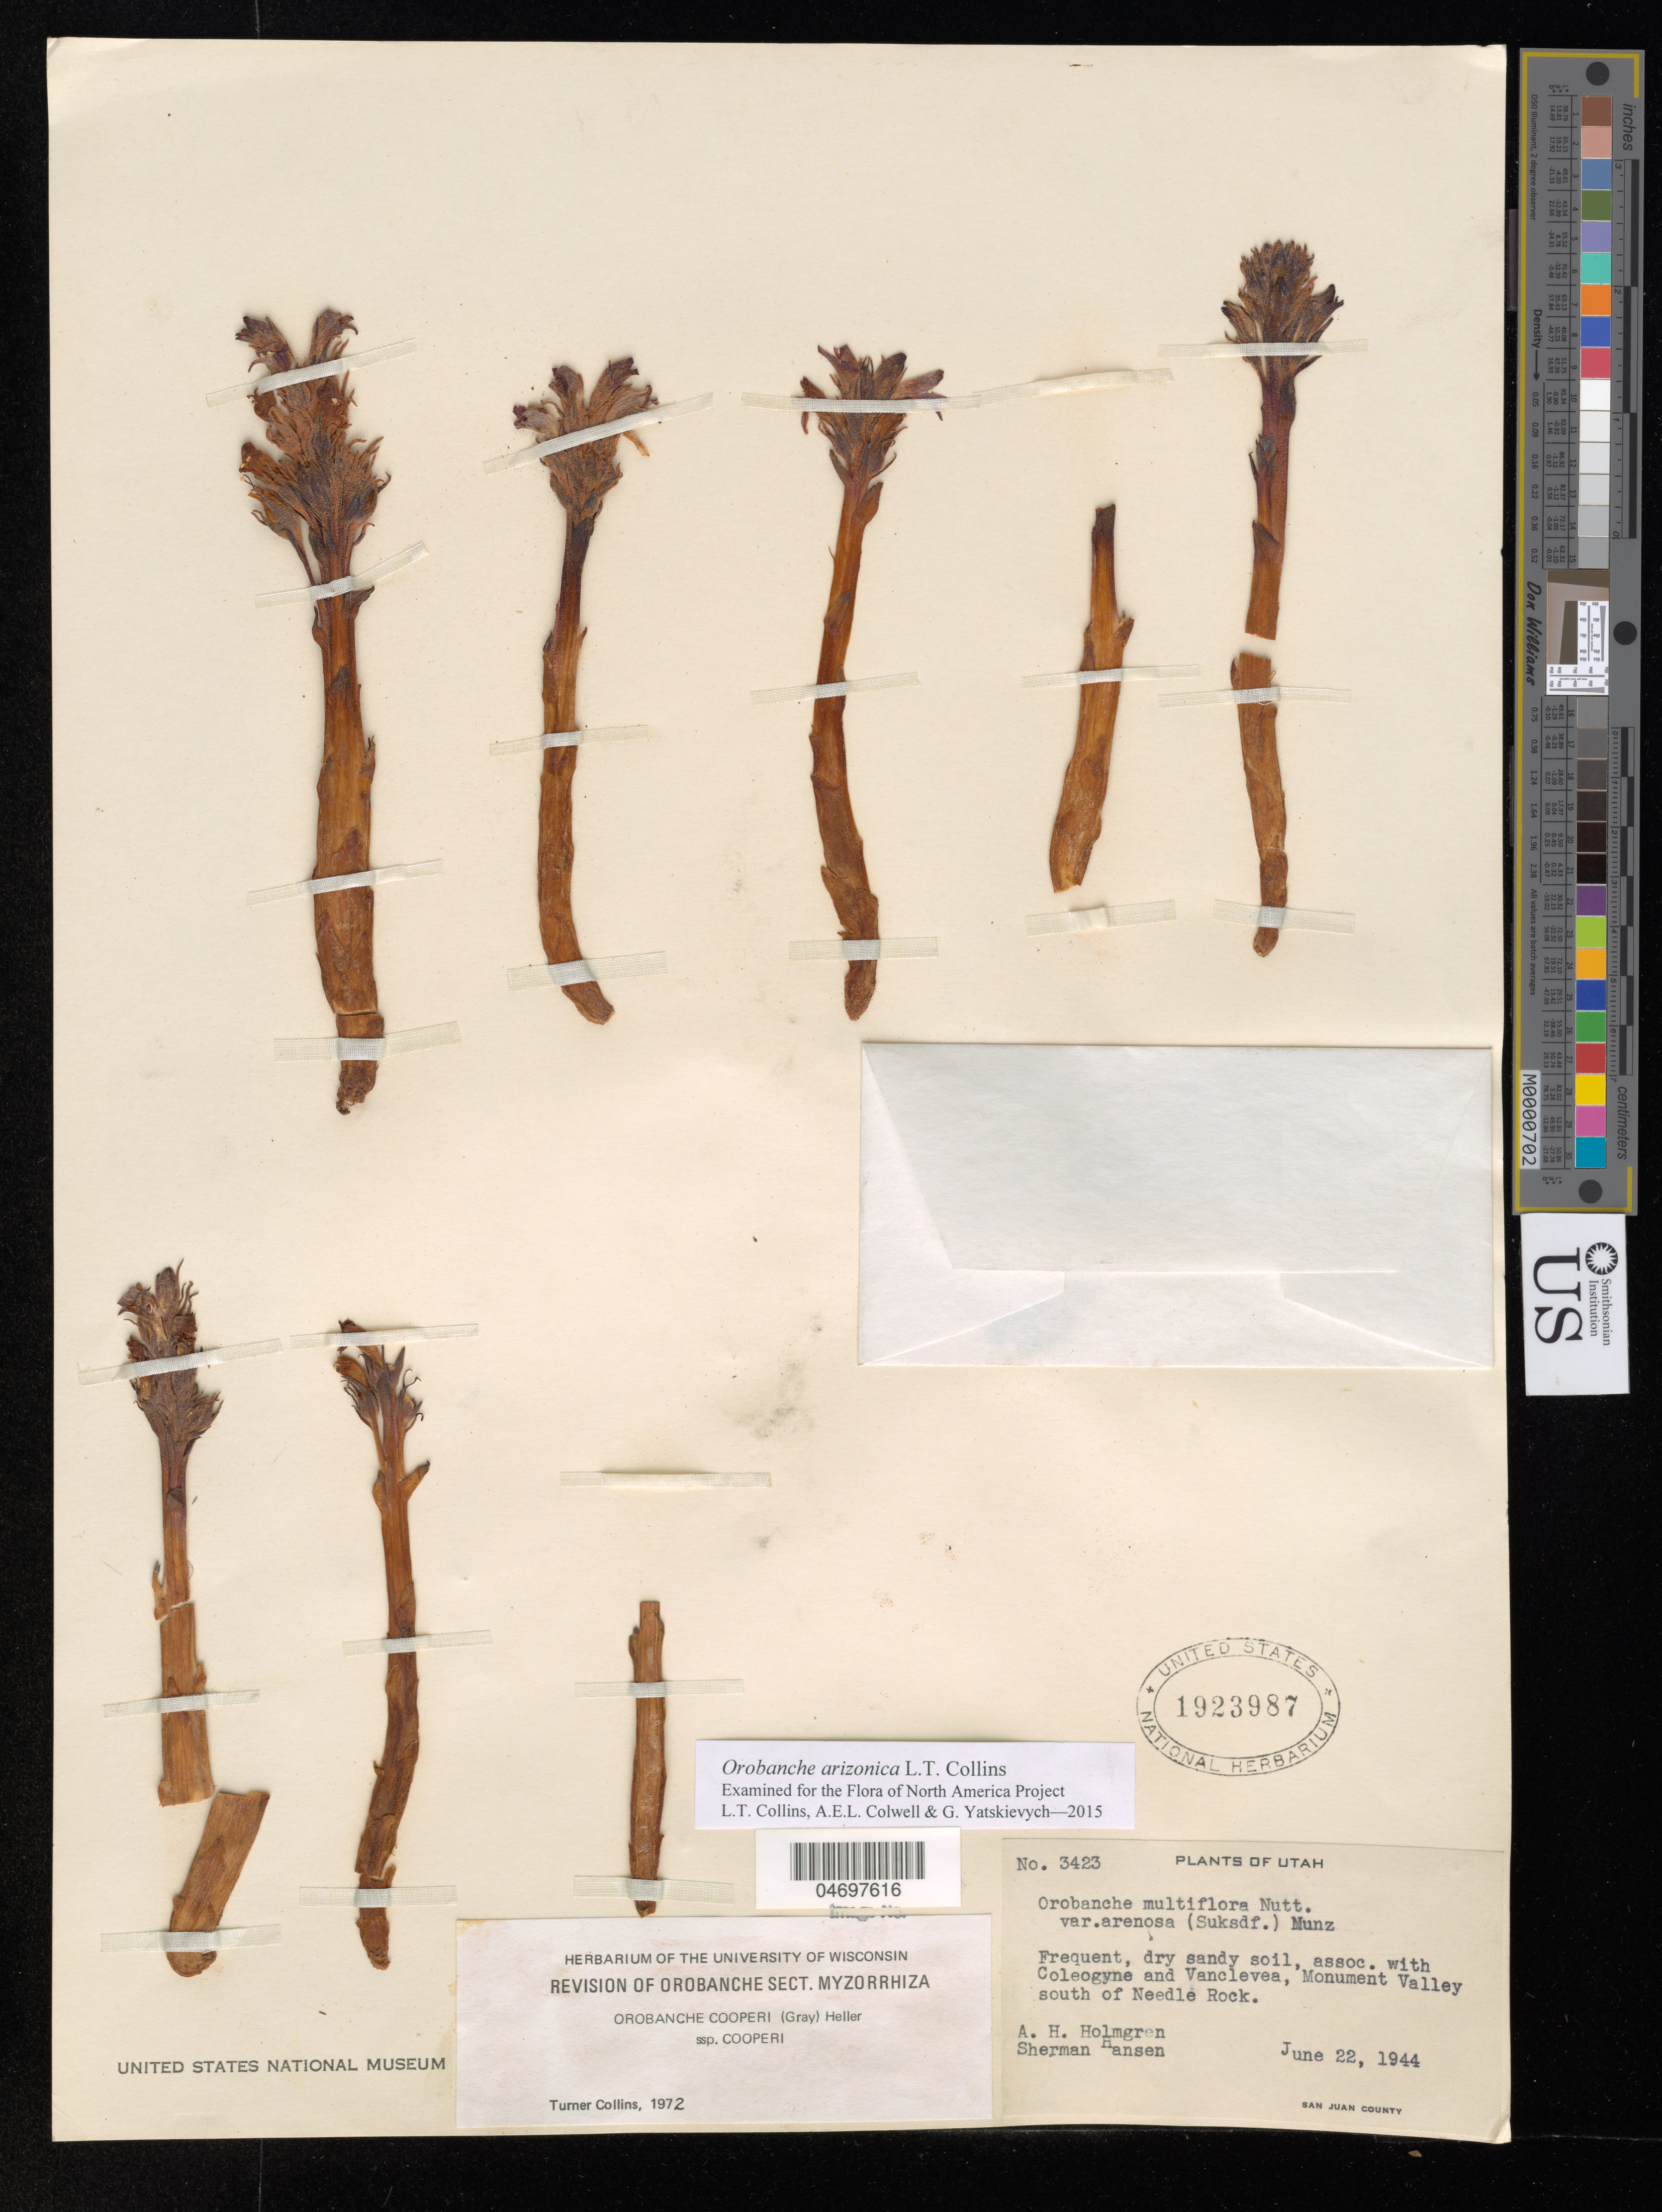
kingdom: Plantae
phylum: Tracheophyta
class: Magnoliopsida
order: Lamiales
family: Orobanchaceae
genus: Orobanche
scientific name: Orobanche arizonica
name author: L.T. Collins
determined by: Collins, L. T.; Colwell, A. E.; Yatskievych, G. A.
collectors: A. H. Holmgren & S. Hansen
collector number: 3423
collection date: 1944-06-22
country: United States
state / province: Utah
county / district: San Juan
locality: Monument Valley, south of Needle Rock.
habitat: Dry sandy soil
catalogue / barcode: US 1923987